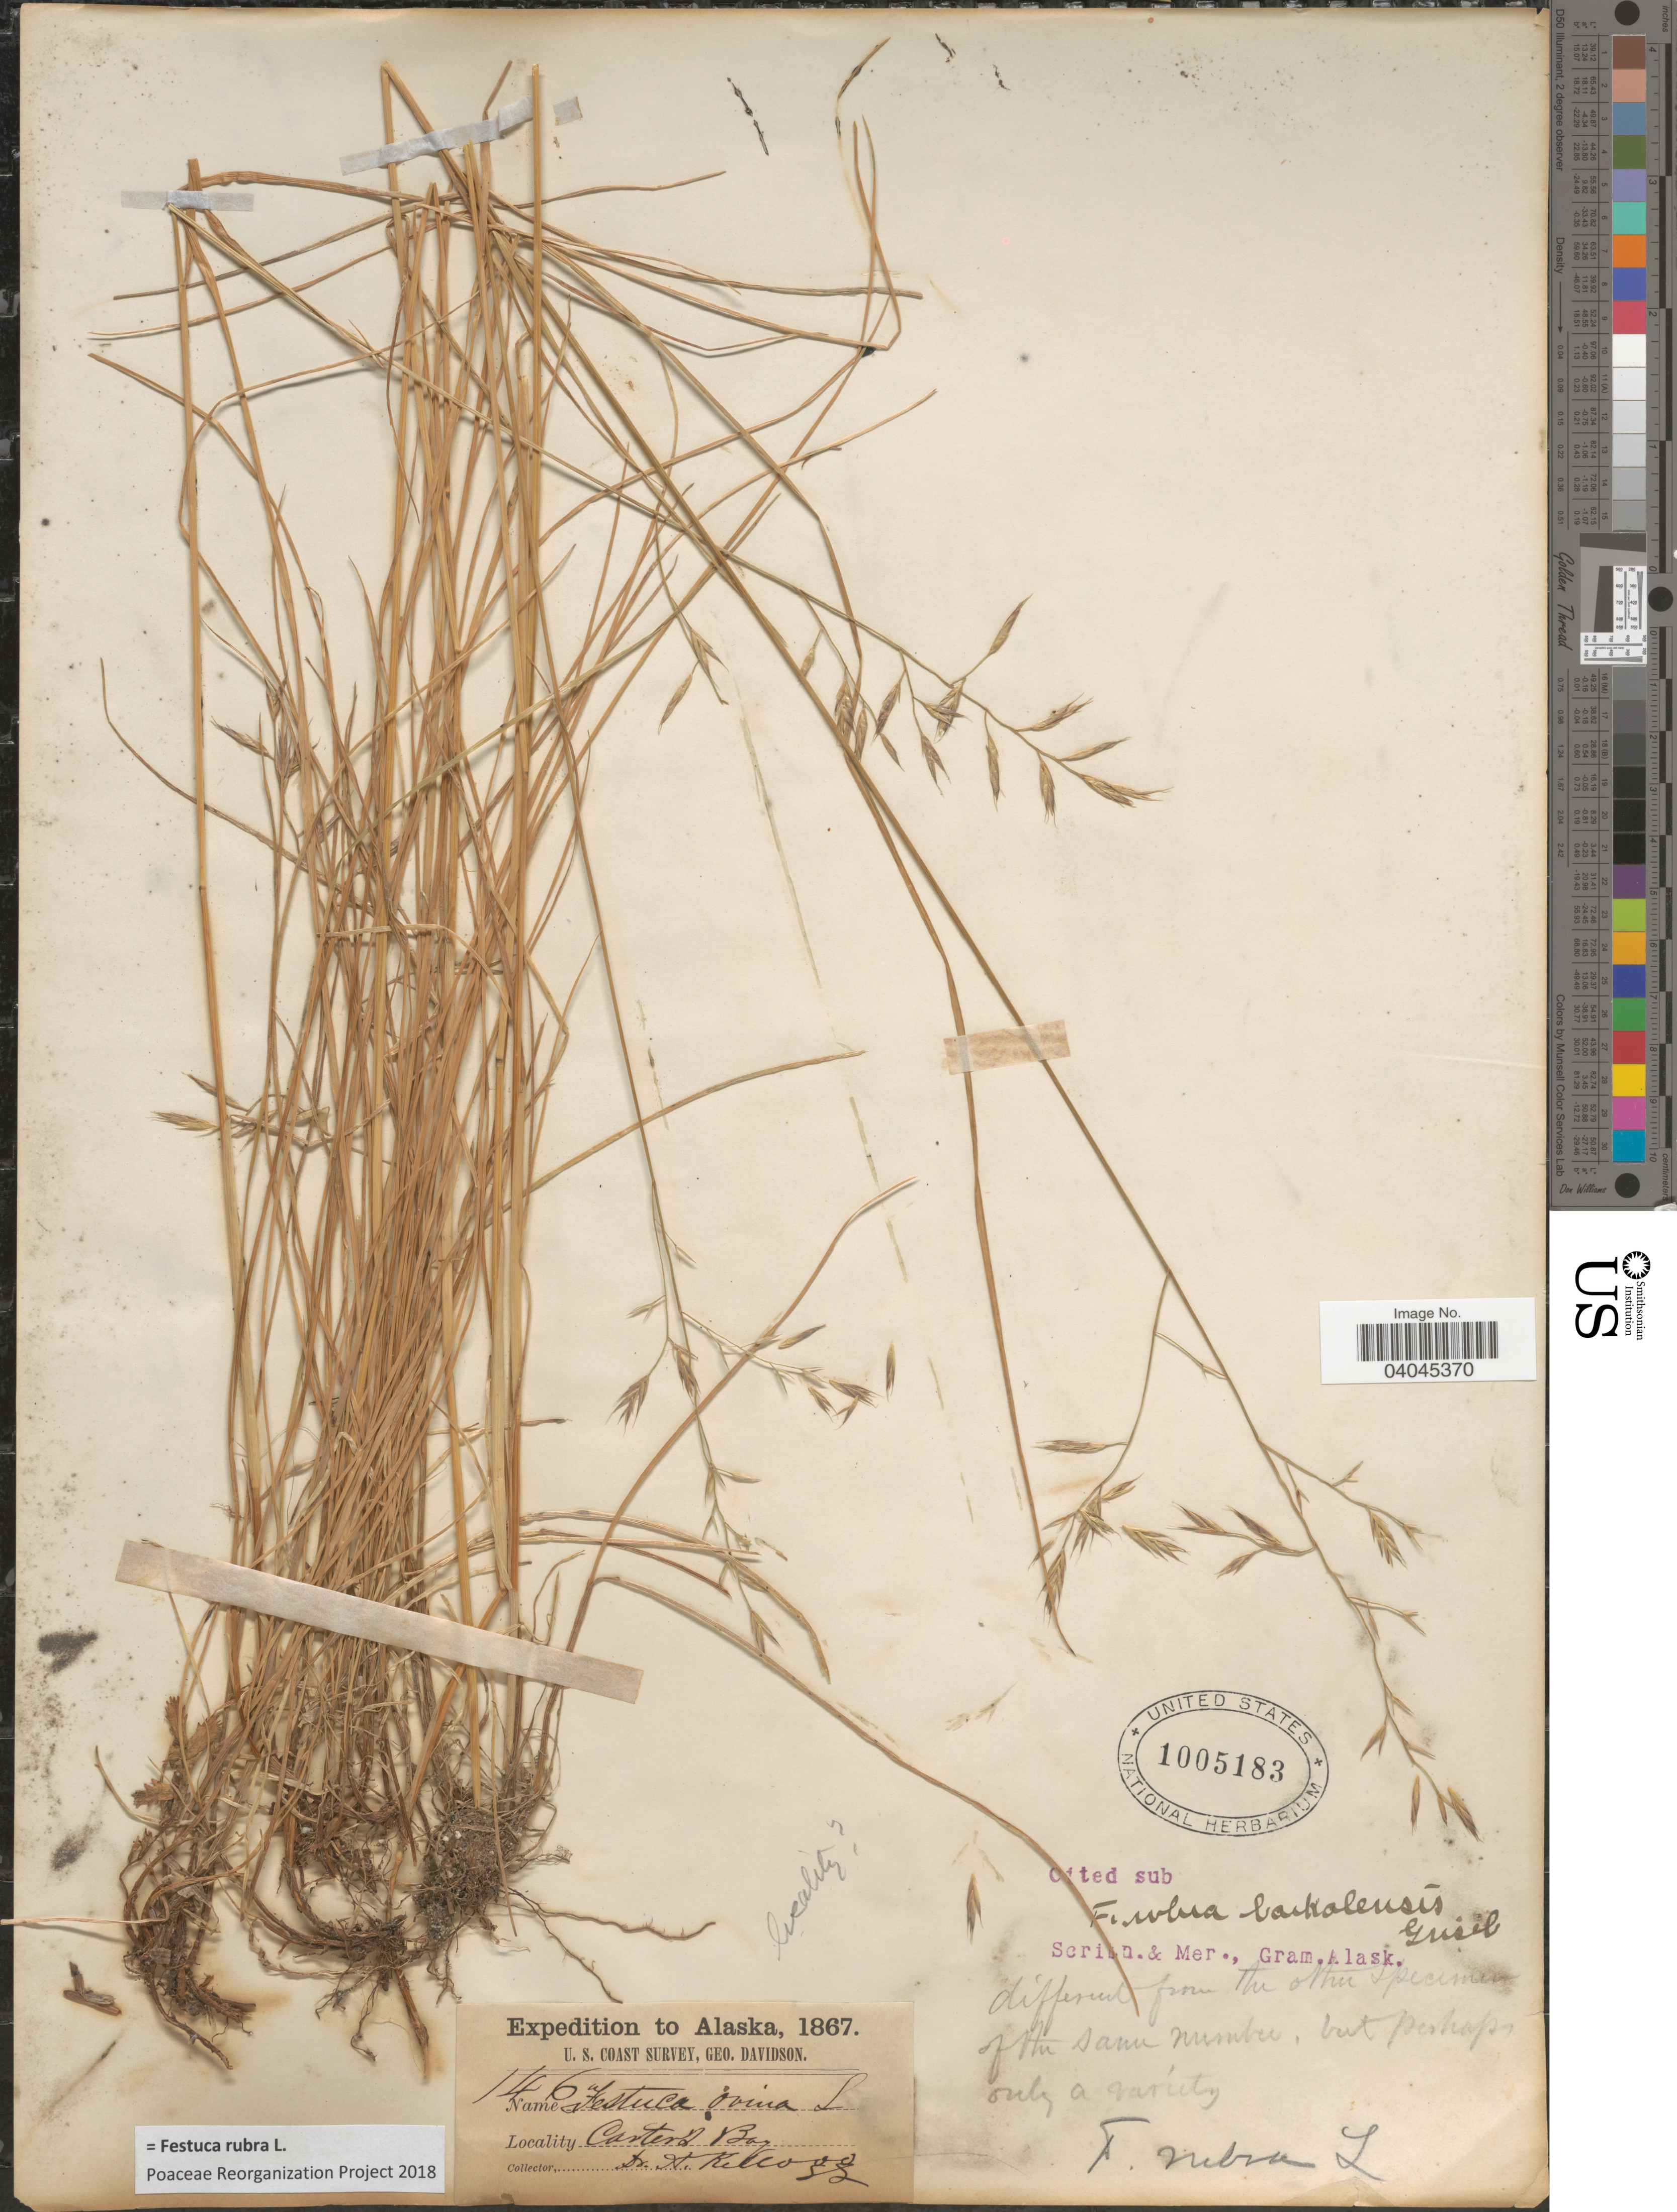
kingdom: Plantae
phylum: Tracheophyta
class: Liliopsida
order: Poales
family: Poaceae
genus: Festuca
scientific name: Festuca rubra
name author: L.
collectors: H. Kellogg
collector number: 146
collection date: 1867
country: United States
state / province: Alaska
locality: Carter's Bay.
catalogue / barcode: US 1005183